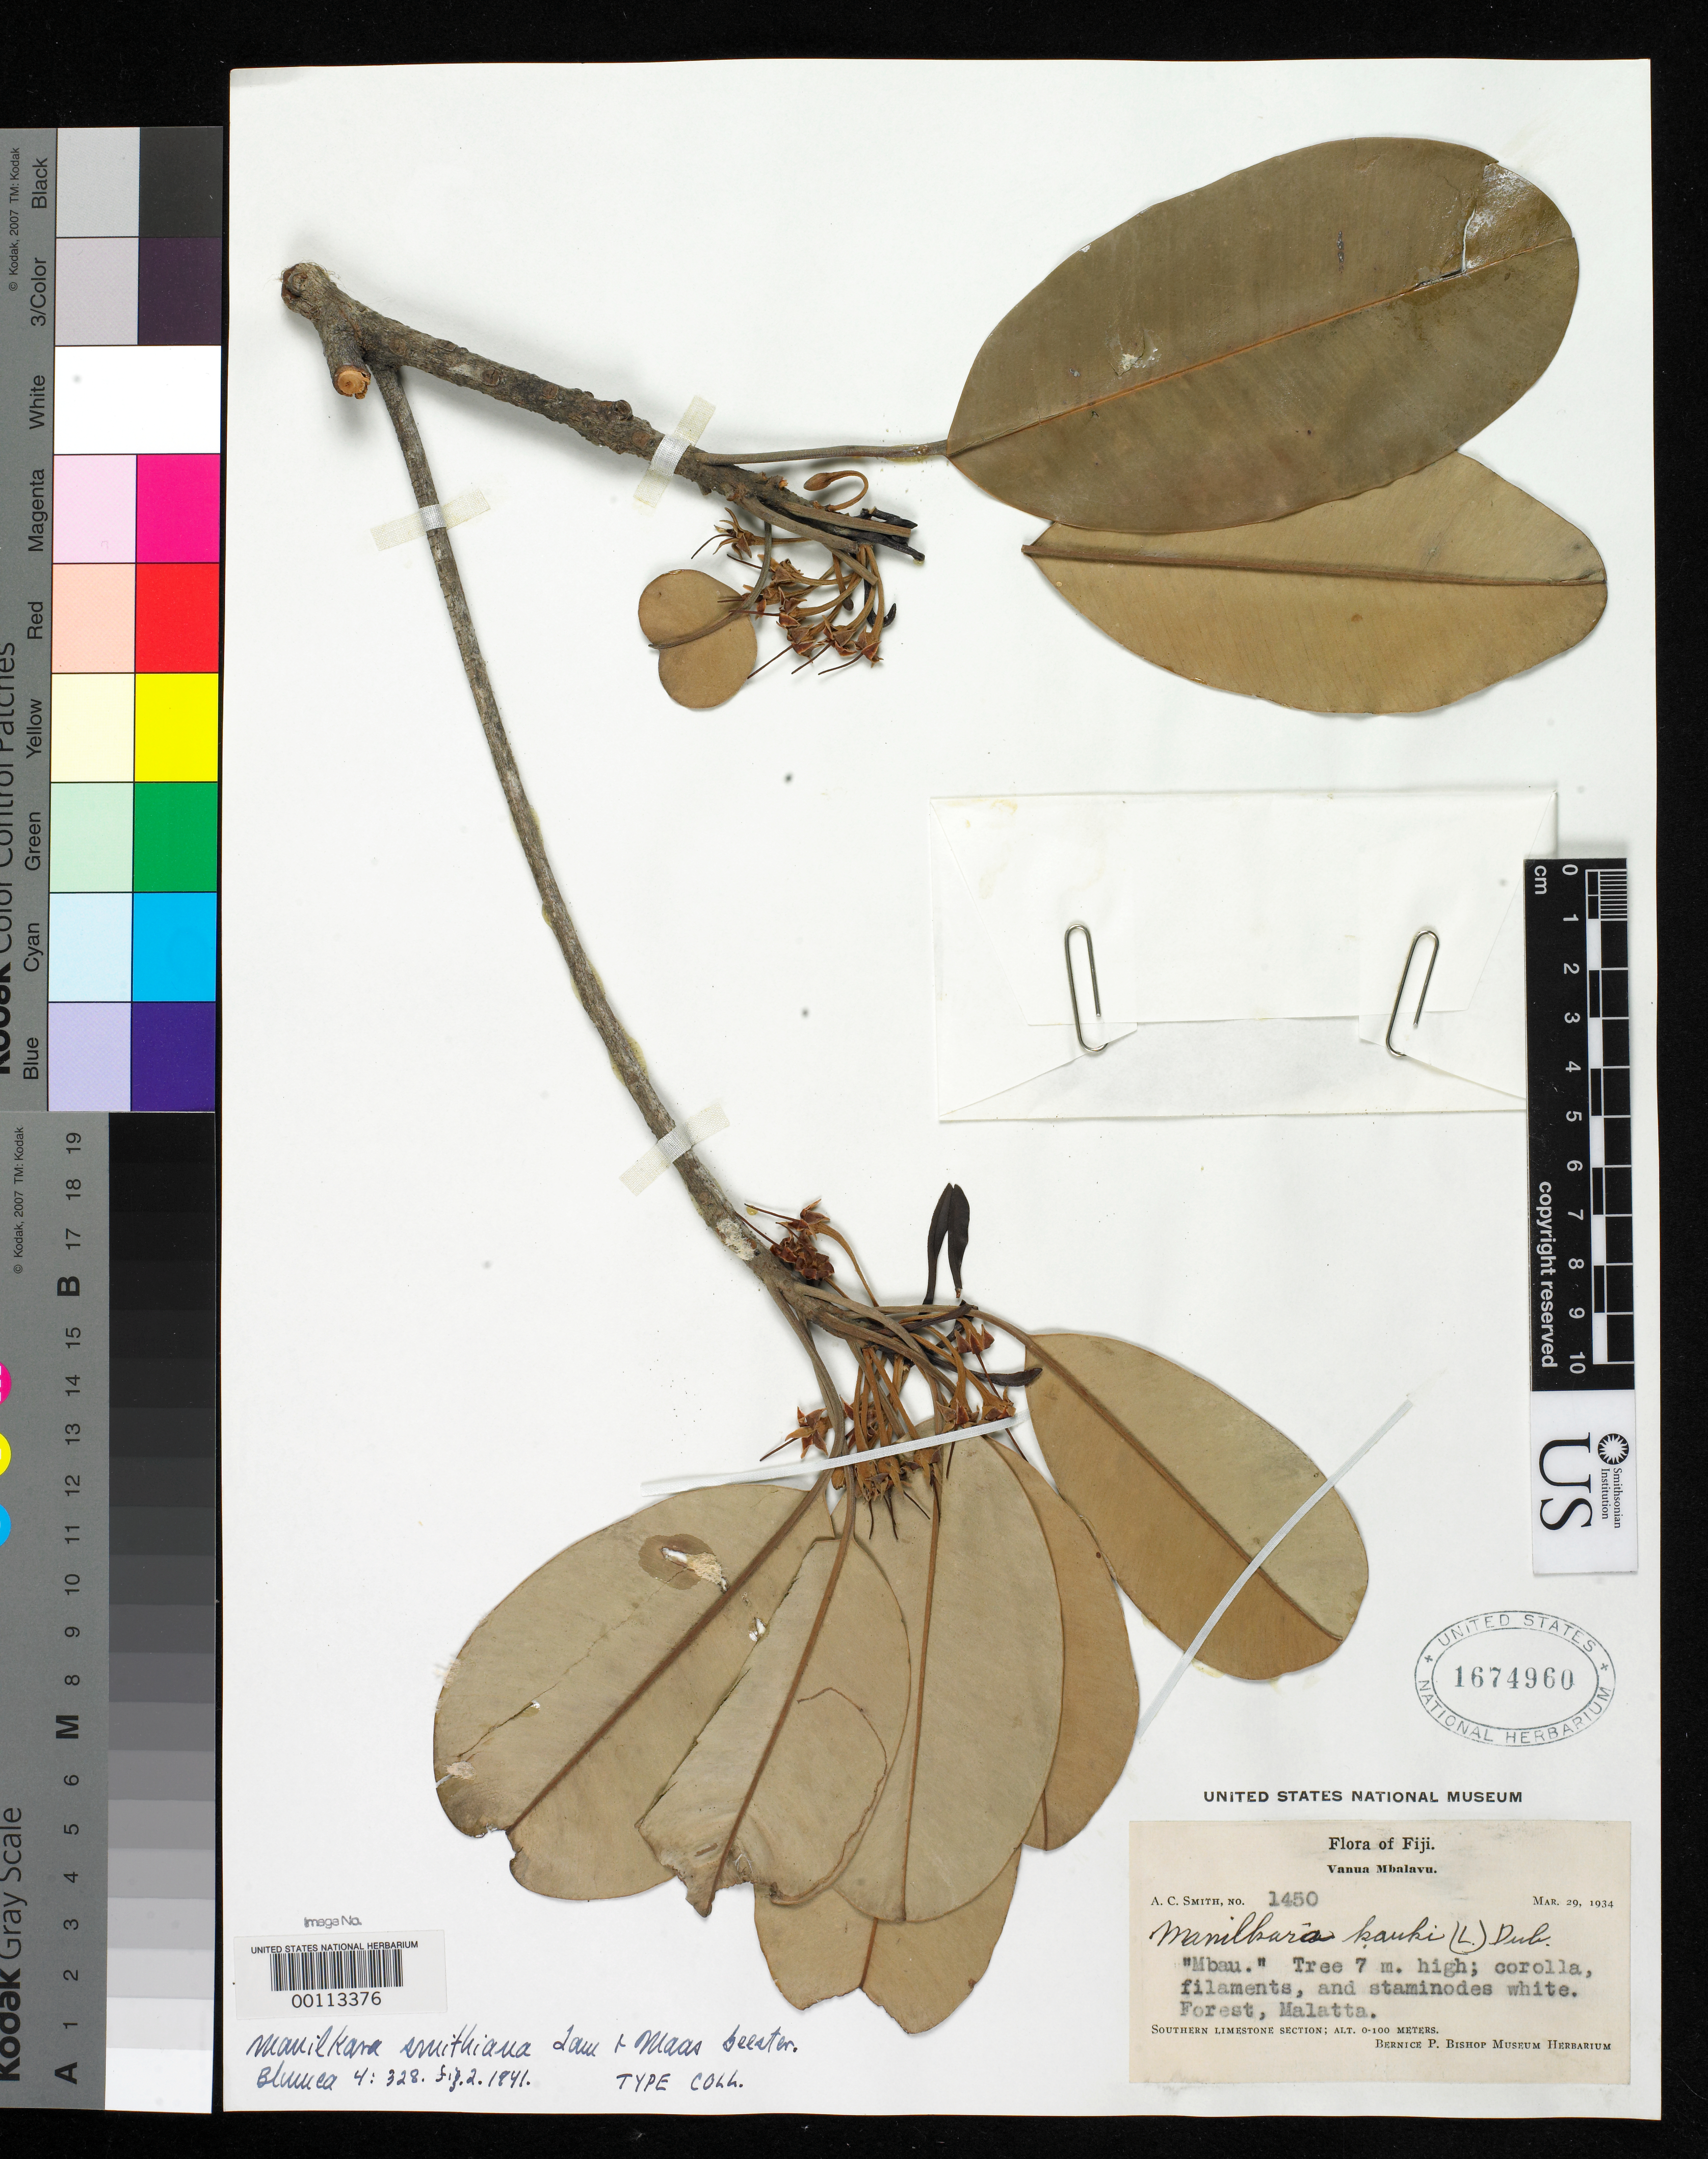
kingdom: Plantae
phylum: Tracheophyta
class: Magnoliopsida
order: Ericales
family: Sapotaceae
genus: Manilkara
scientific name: Manilkara smithiana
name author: H.J. Lam & Maas Geest.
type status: Isotype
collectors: A. C. Smith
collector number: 1450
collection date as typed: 29 Mar 1934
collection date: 1934-03-29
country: Fiji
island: Vanua Balavu [Mbalavu]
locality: Malatta. [Lau Group]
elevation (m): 0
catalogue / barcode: US 1674960